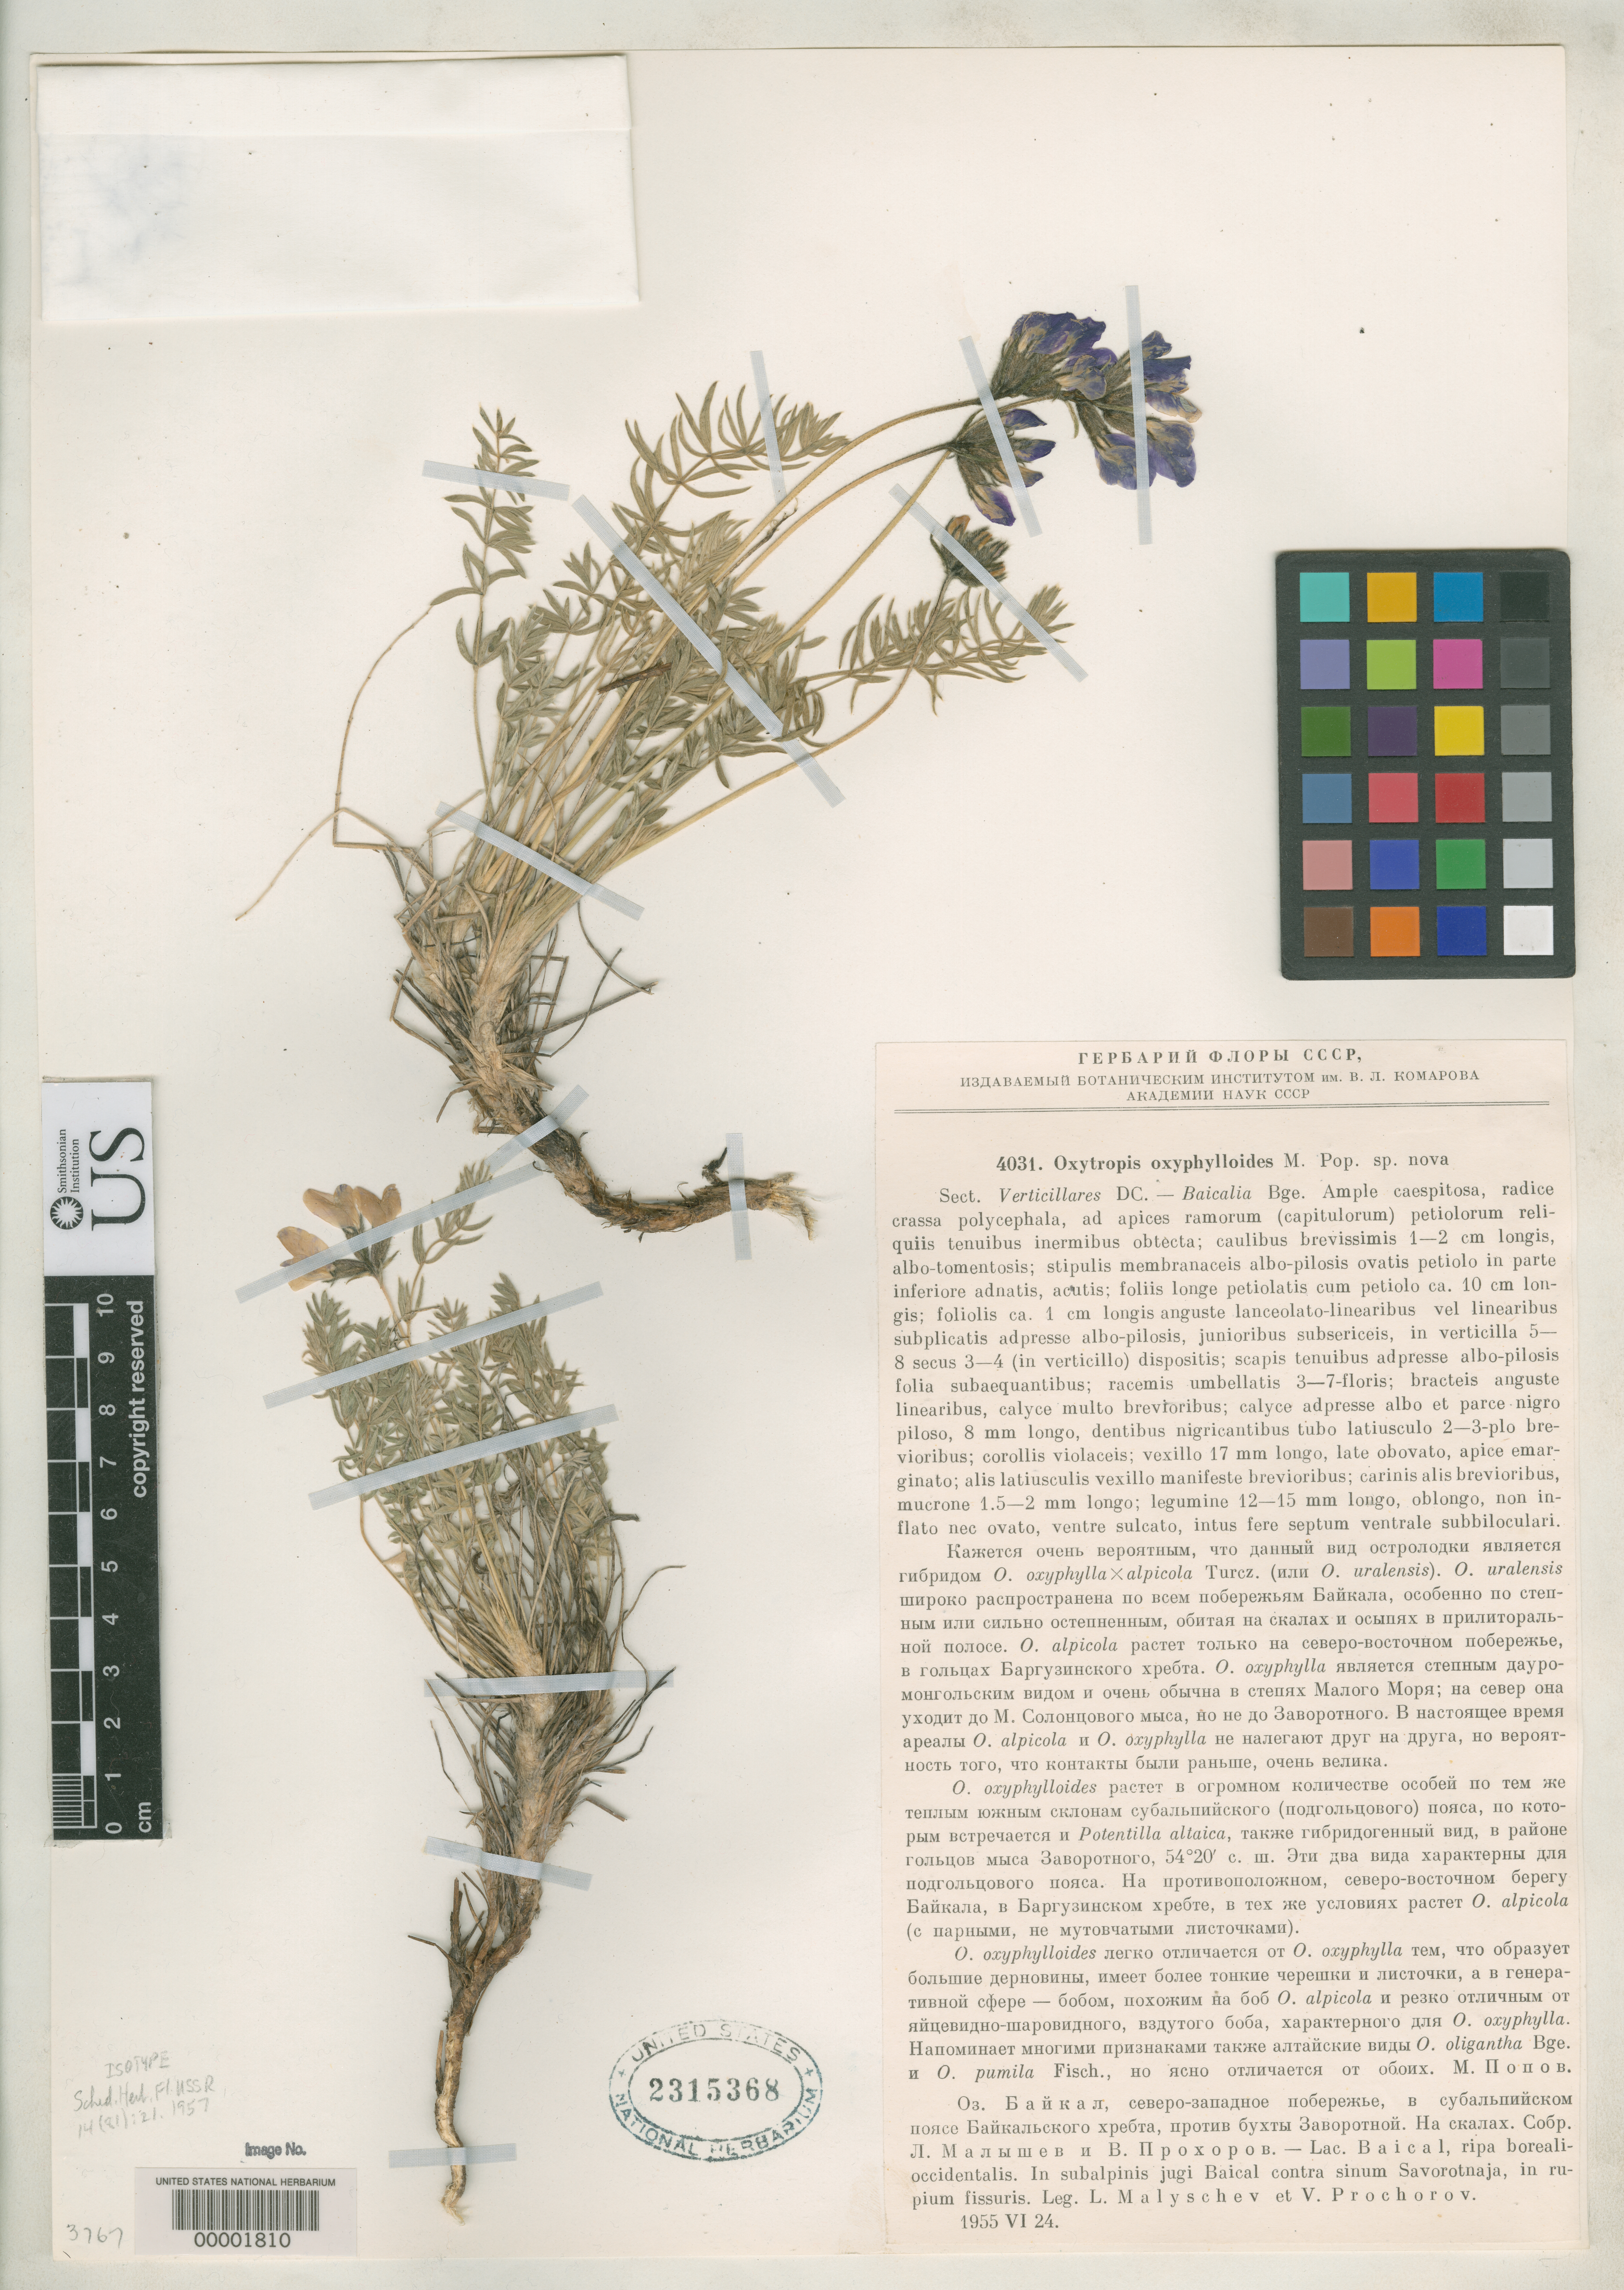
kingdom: Plantae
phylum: Tracheophyta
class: Magnoliopsida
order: Fabales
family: Fabaceae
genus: Oxytropis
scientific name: Oxytropis oxyphylloides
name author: Popov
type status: Isotype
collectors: L. Malyschev & V. Prochorov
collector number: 4031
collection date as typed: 24 Jun 1955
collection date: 1955-06-24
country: Russian Federation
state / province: Irkutsk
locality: Lake Baikal, Baikal Mts., facing Savorotnaja Bay.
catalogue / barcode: US 2315368